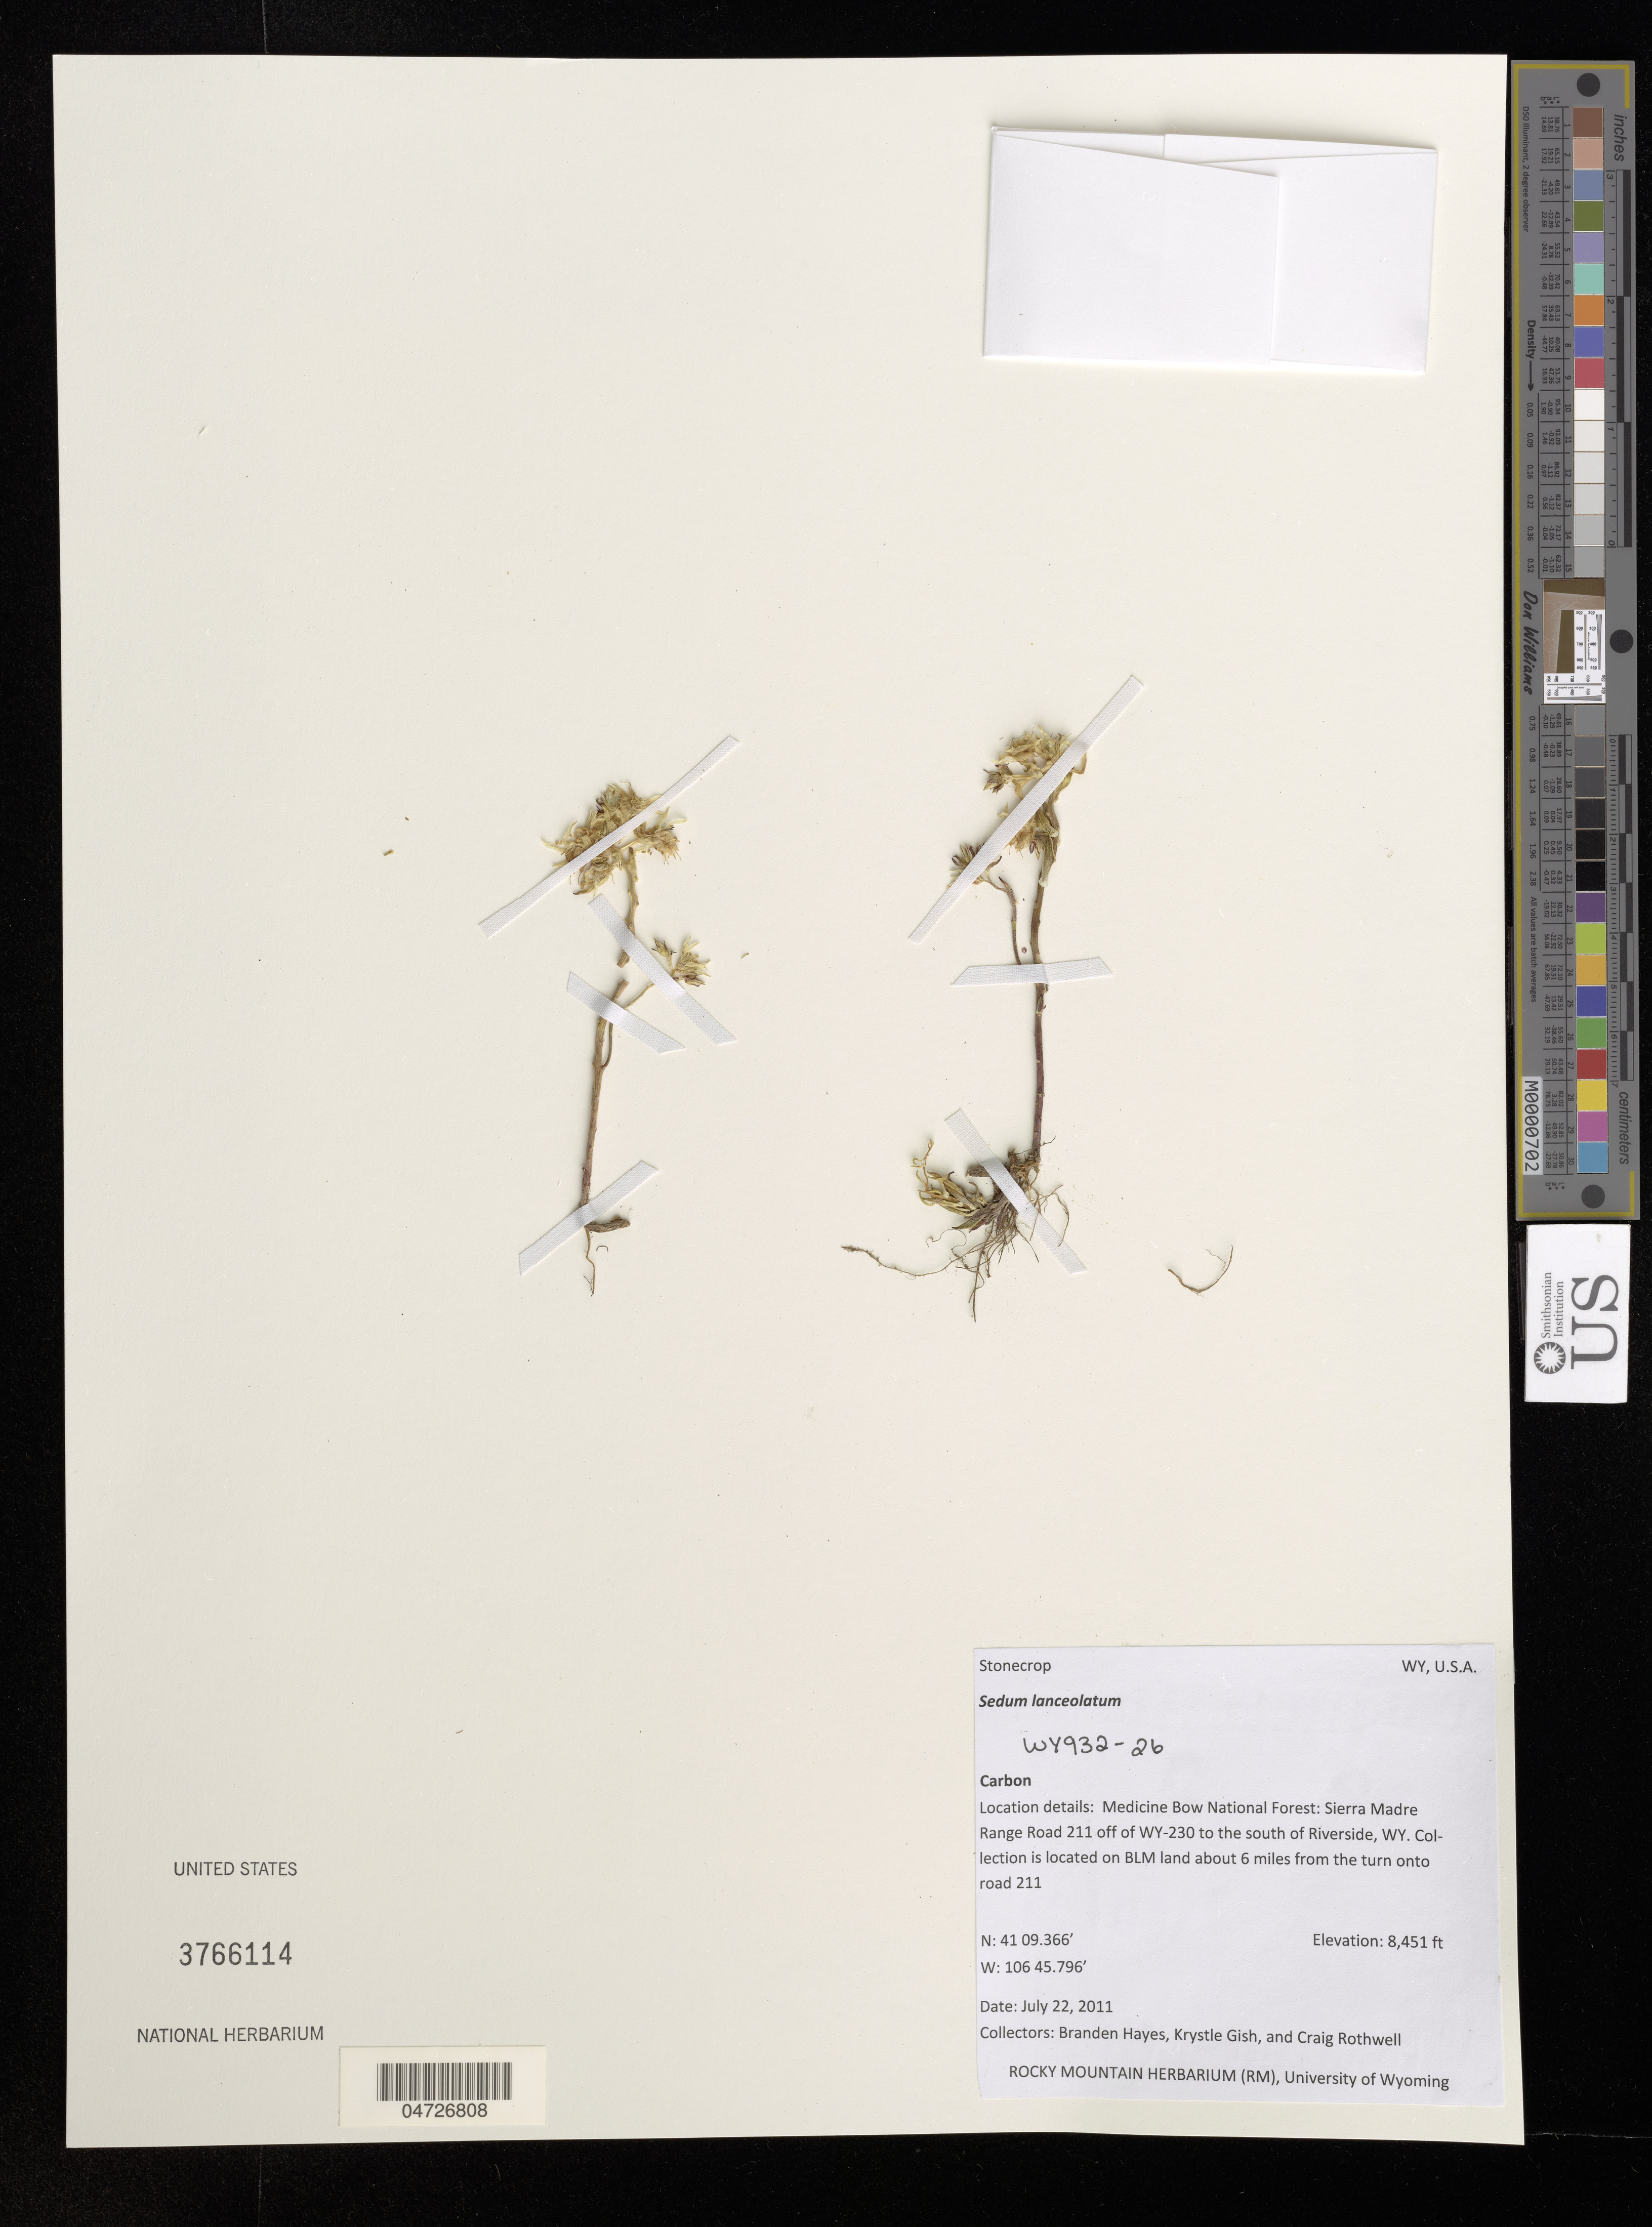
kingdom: Plantae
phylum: Tracheophyta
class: Magnoliopsida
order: Saxifragales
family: Crassulaceae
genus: Sedum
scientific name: Sedum lanceolatum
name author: Torr.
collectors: B. Hayes, K. Gish & C. Rothwell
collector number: WY932-26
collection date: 2011-07-22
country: United States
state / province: Wyoming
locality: Medicine Bow National Forest: Sierra Madre Range Road 211 off of WY-230 to the south of Riverside. Collection is located on BLM land about 6 miles from the turn onto road 211.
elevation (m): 2576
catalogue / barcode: US 3766114